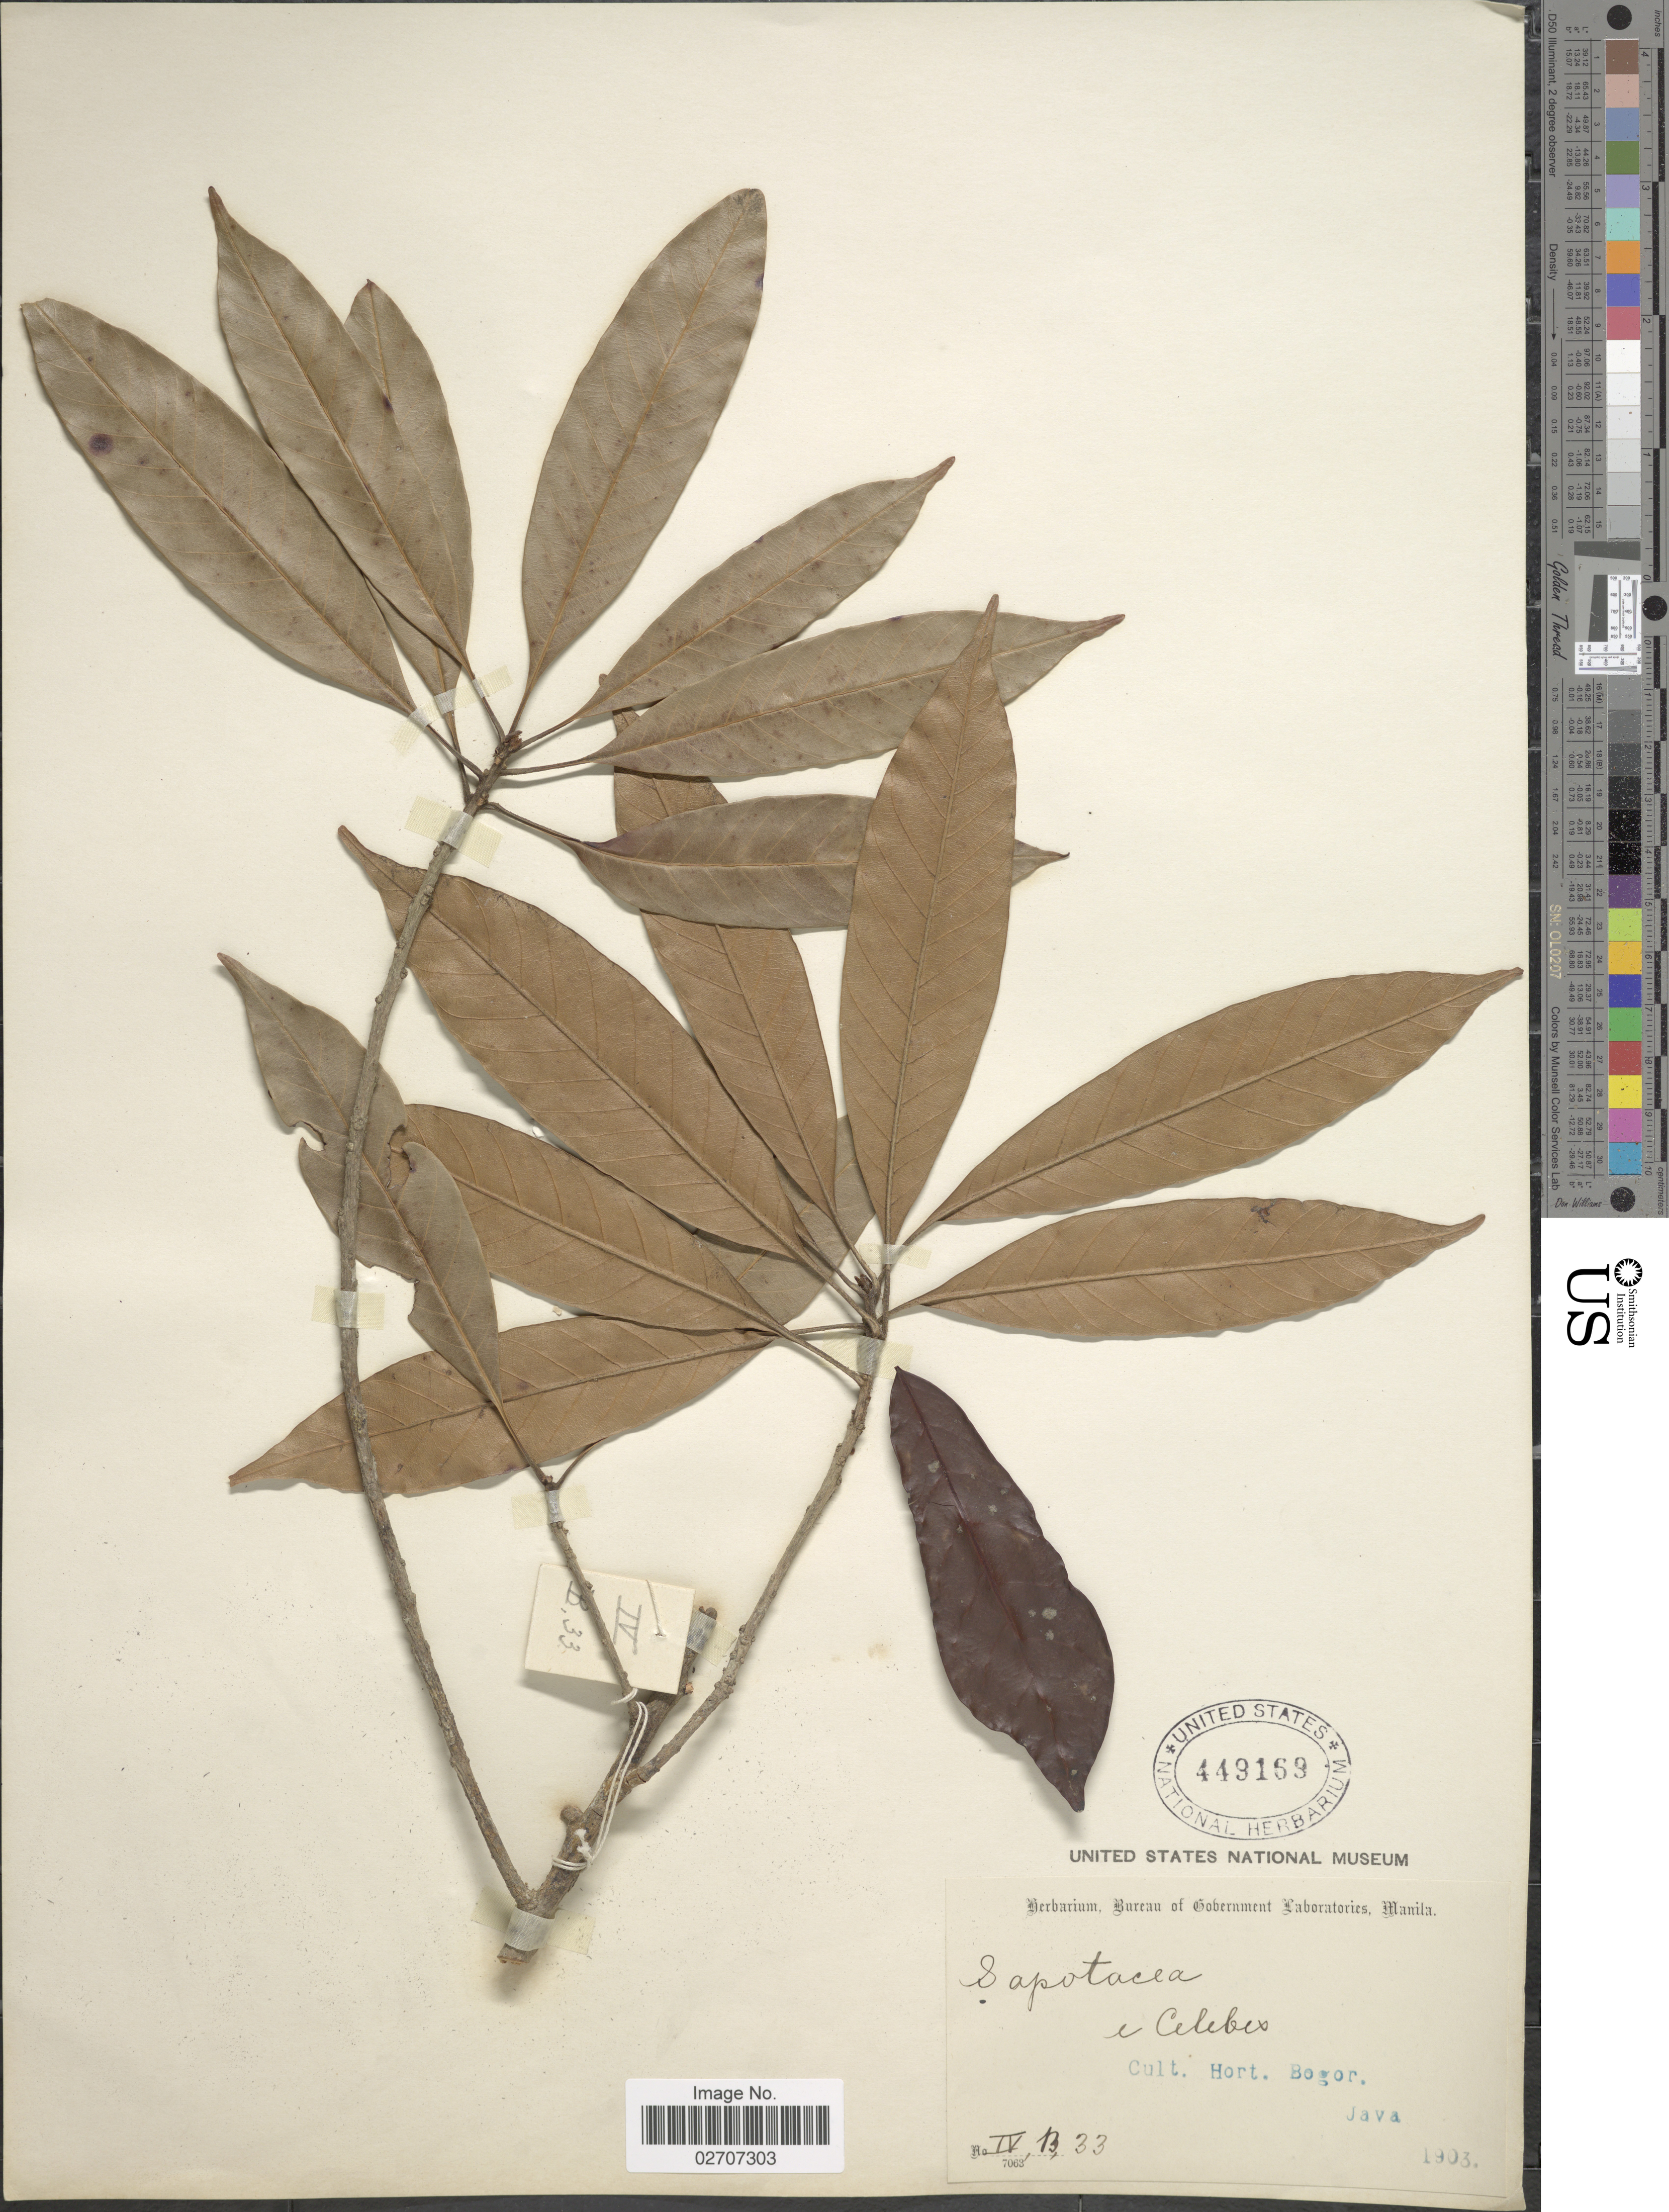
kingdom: Plantae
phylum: Tracheophyta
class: Magnoliopsida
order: Ericales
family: Sapotaceae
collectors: Ex herb. Bureau of Government Laboratories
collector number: IV,B,33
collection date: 1903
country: Indonesia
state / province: Java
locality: E Celebes, Cult. Hort. Bogor, Java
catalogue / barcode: US 449169